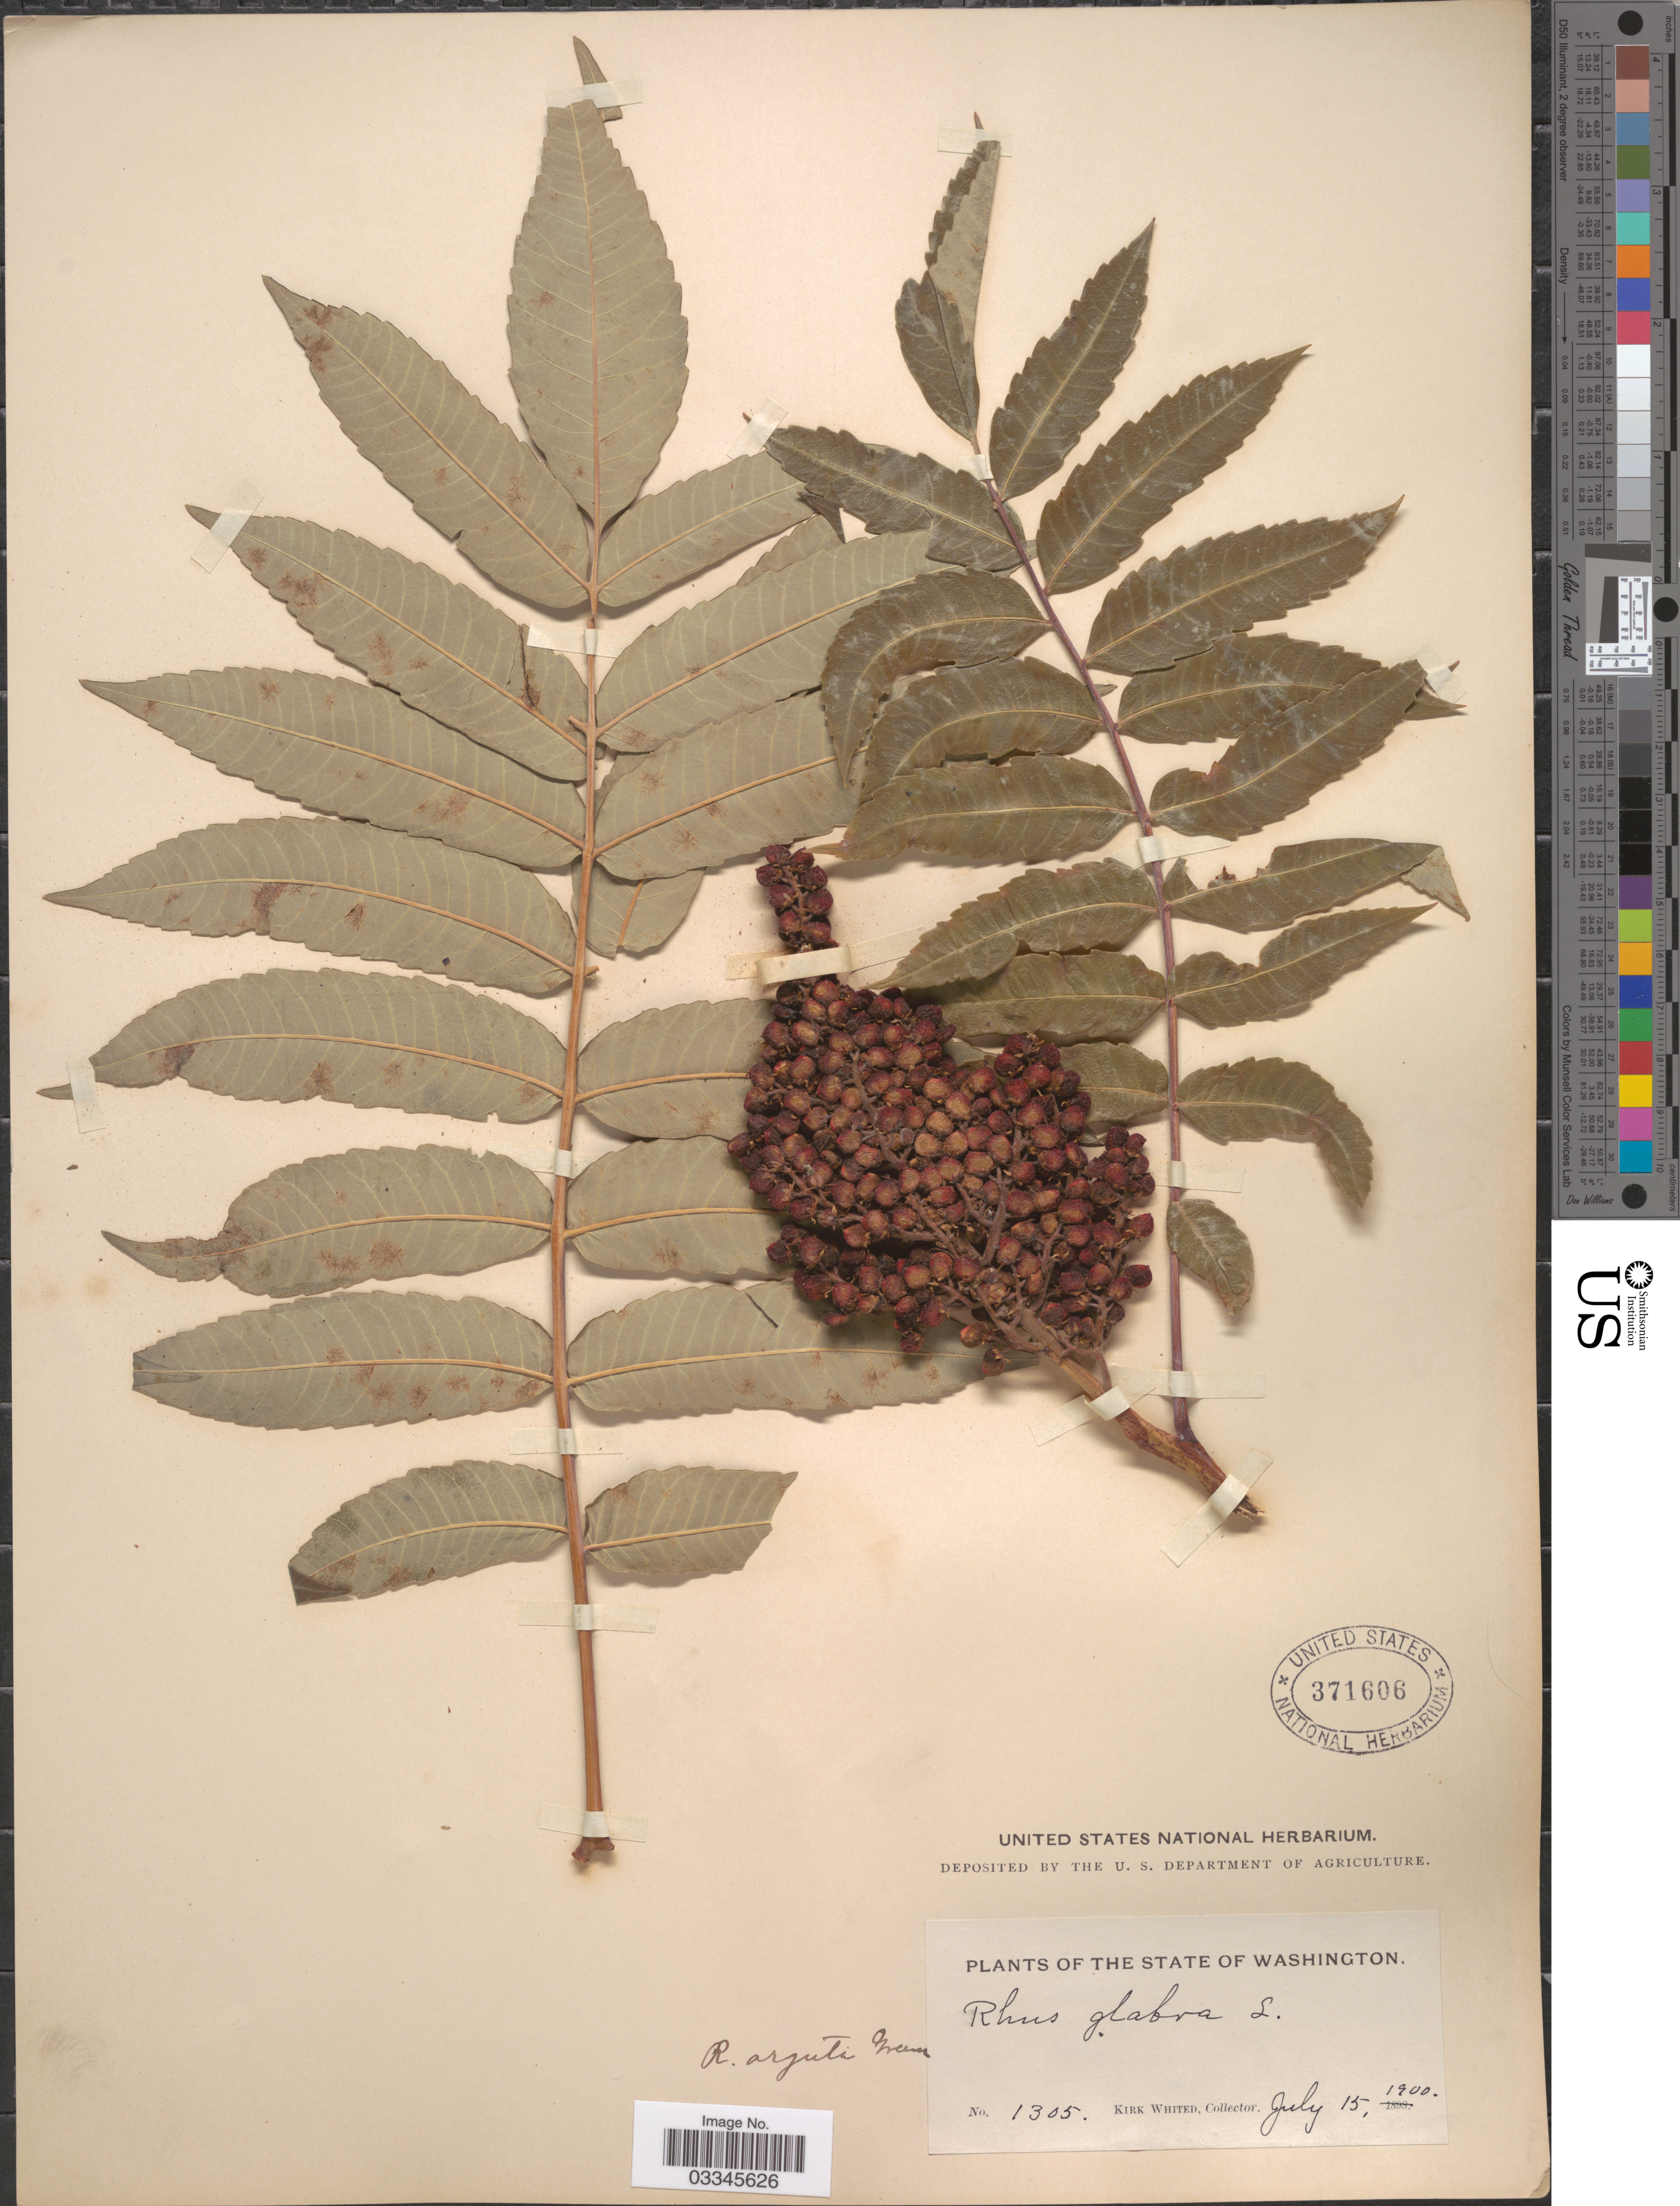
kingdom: Plantae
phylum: Tracheophyta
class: Magnoliopsida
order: Sapindales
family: Anacardiaceae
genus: Rhus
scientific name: Rhus arguta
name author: Greene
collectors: K. Whited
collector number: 1305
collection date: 1900-07-15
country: United States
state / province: Washington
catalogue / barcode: US 371606